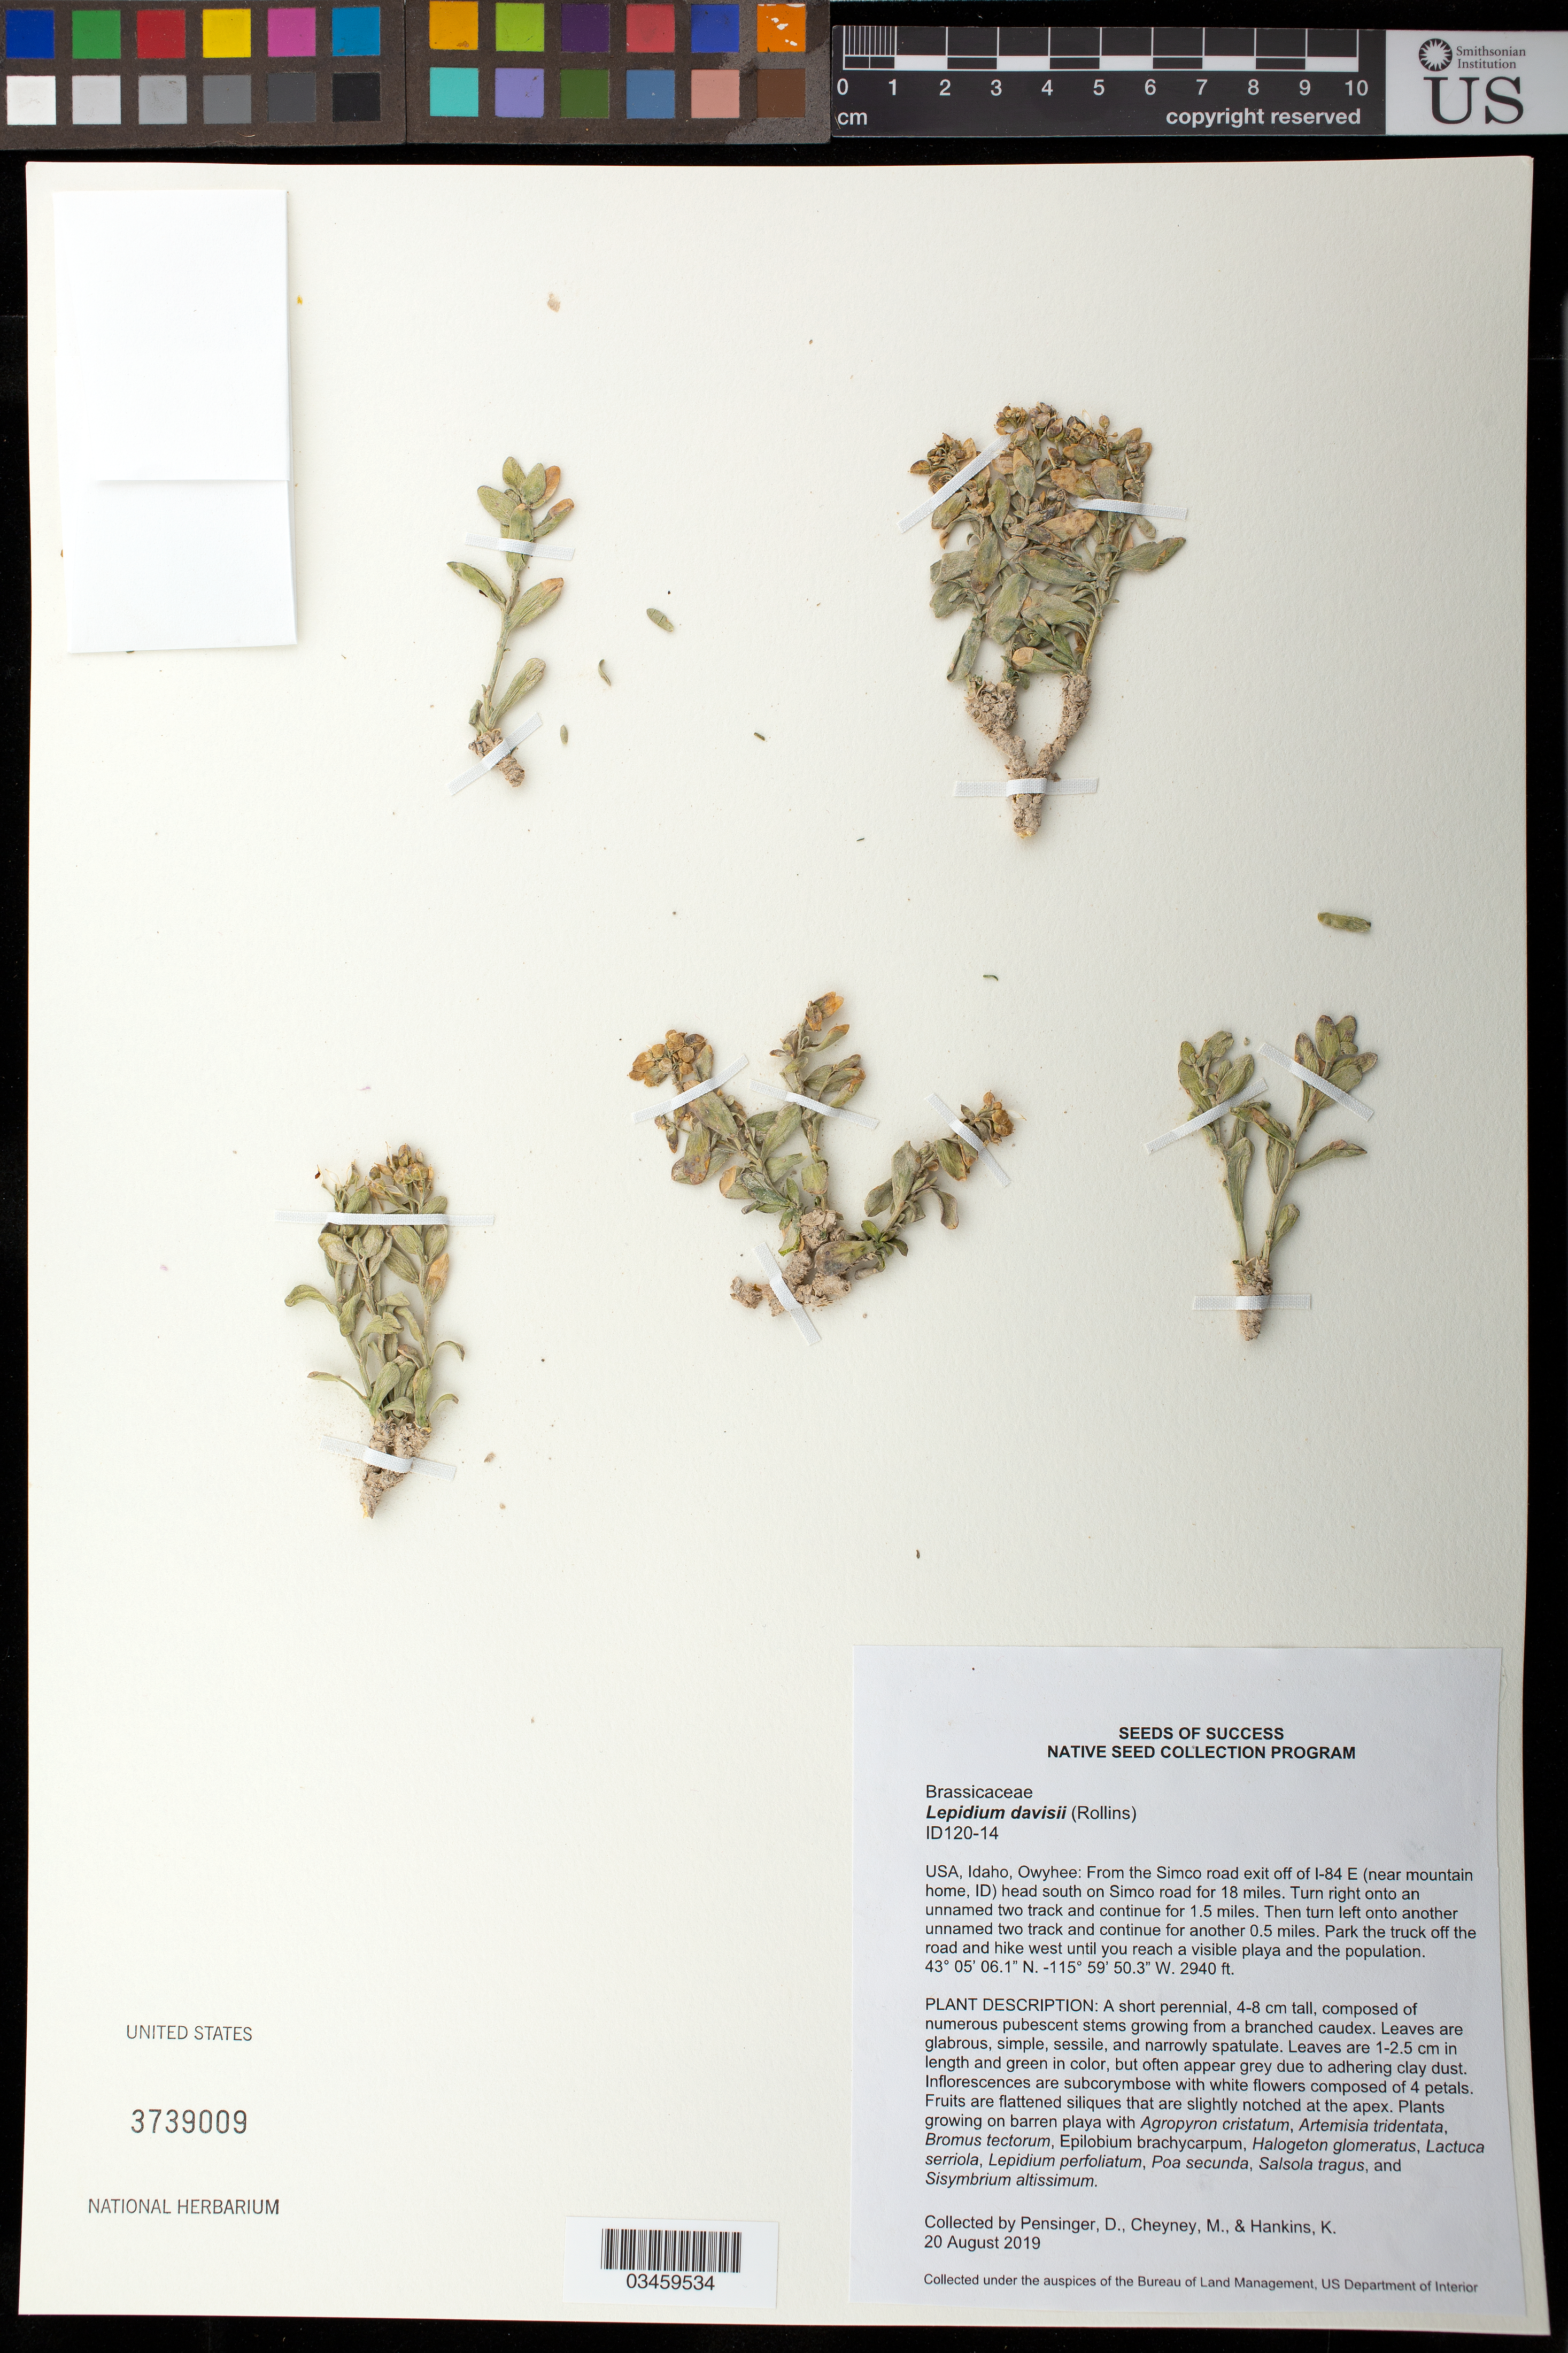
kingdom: Plantae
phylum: Tracheophyta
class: Magnoliopsida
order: Brassicales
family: Brassicaceae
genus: Lepidium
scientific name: Lepidium davisii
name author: Rollins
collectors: D. Pensinger, M. Cheyne & K. Hankins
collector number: ID120-14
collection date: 2019-07-20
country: United States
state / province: Idaho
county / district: Owyhee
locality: From the Simco road exit off of I-84E (near mountain home), head S on Simco road for 18 mi, turn right onto two track and continue for 1.5 mi, turn left onto another two track for 0.5 mi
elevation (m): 896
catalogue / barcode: US 3739009